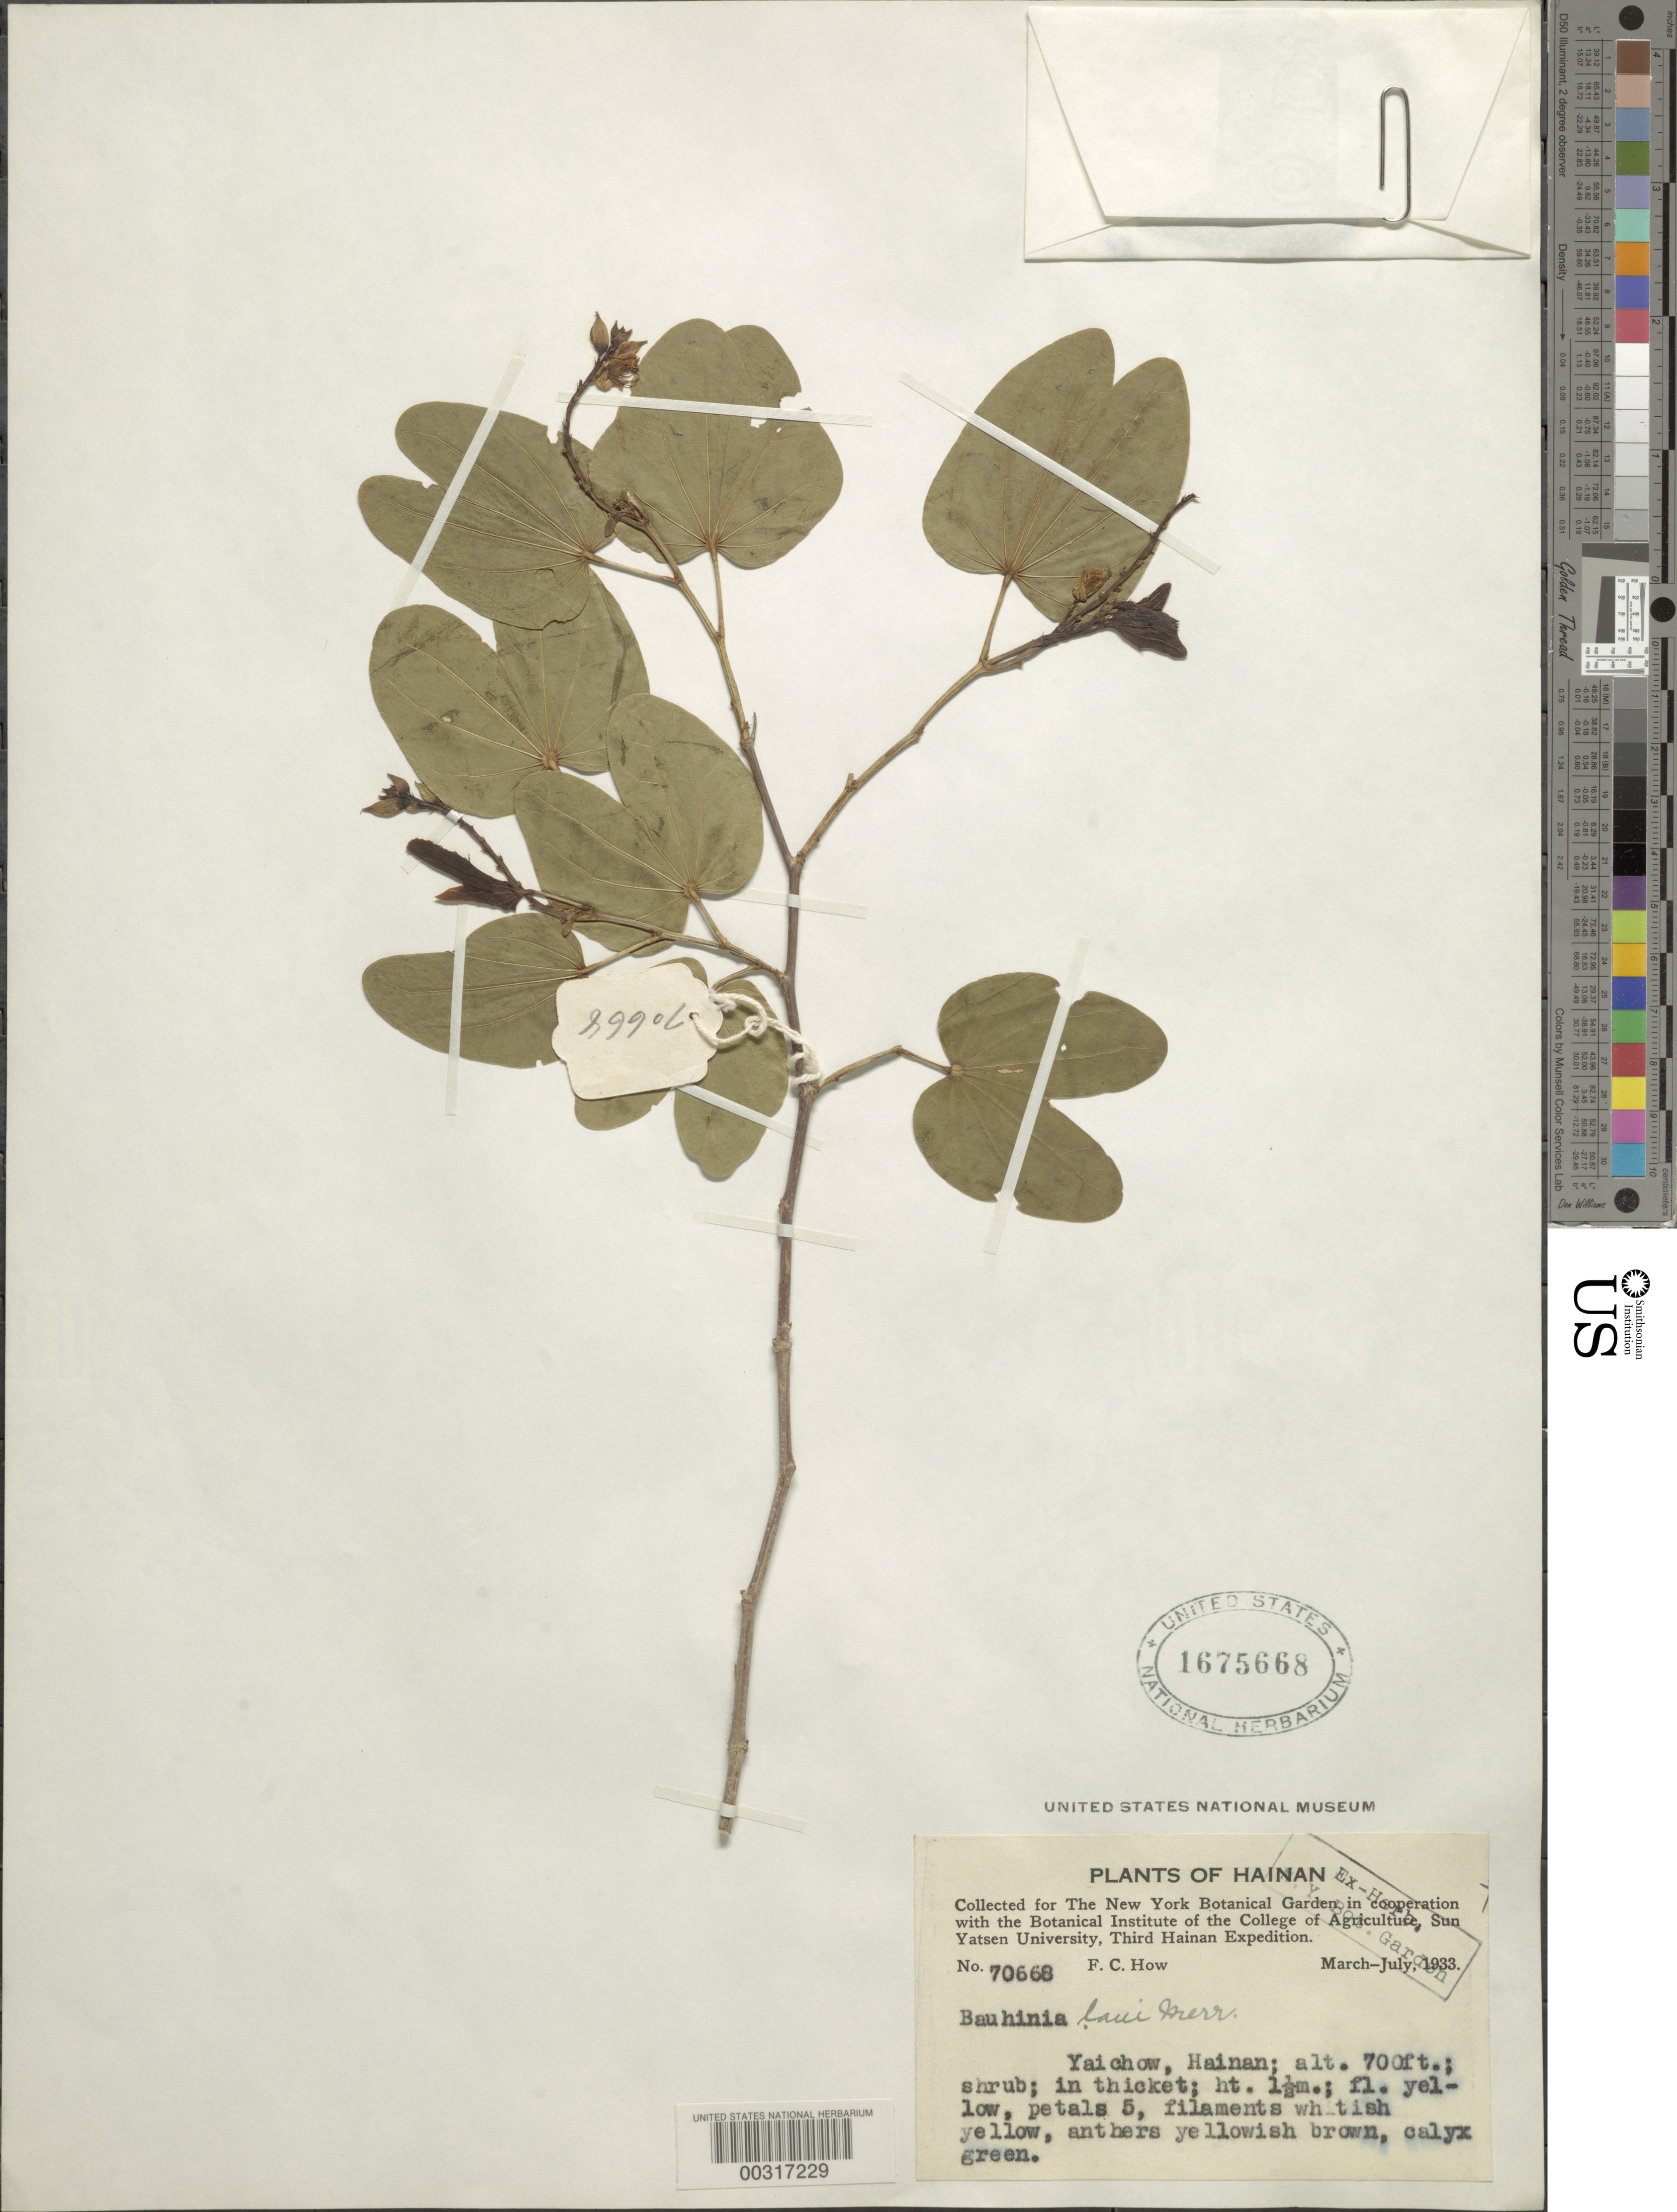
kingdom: Plantae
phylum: Tracheophyta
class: Magnoliopsida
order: Fabales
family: Fabaceae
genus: Bauhinia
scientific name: Bauhinia viridescens var. viridescens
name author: Desv.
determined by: U.S. National Herbarium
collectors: F. How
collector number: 70668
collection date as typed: Mar 1933 to -- Jul 1933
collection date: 1933-03/1933-07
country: China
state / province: Hainan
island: Hainan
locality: Yaichow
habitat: Thicket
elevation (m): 213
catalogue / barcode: US 1675668